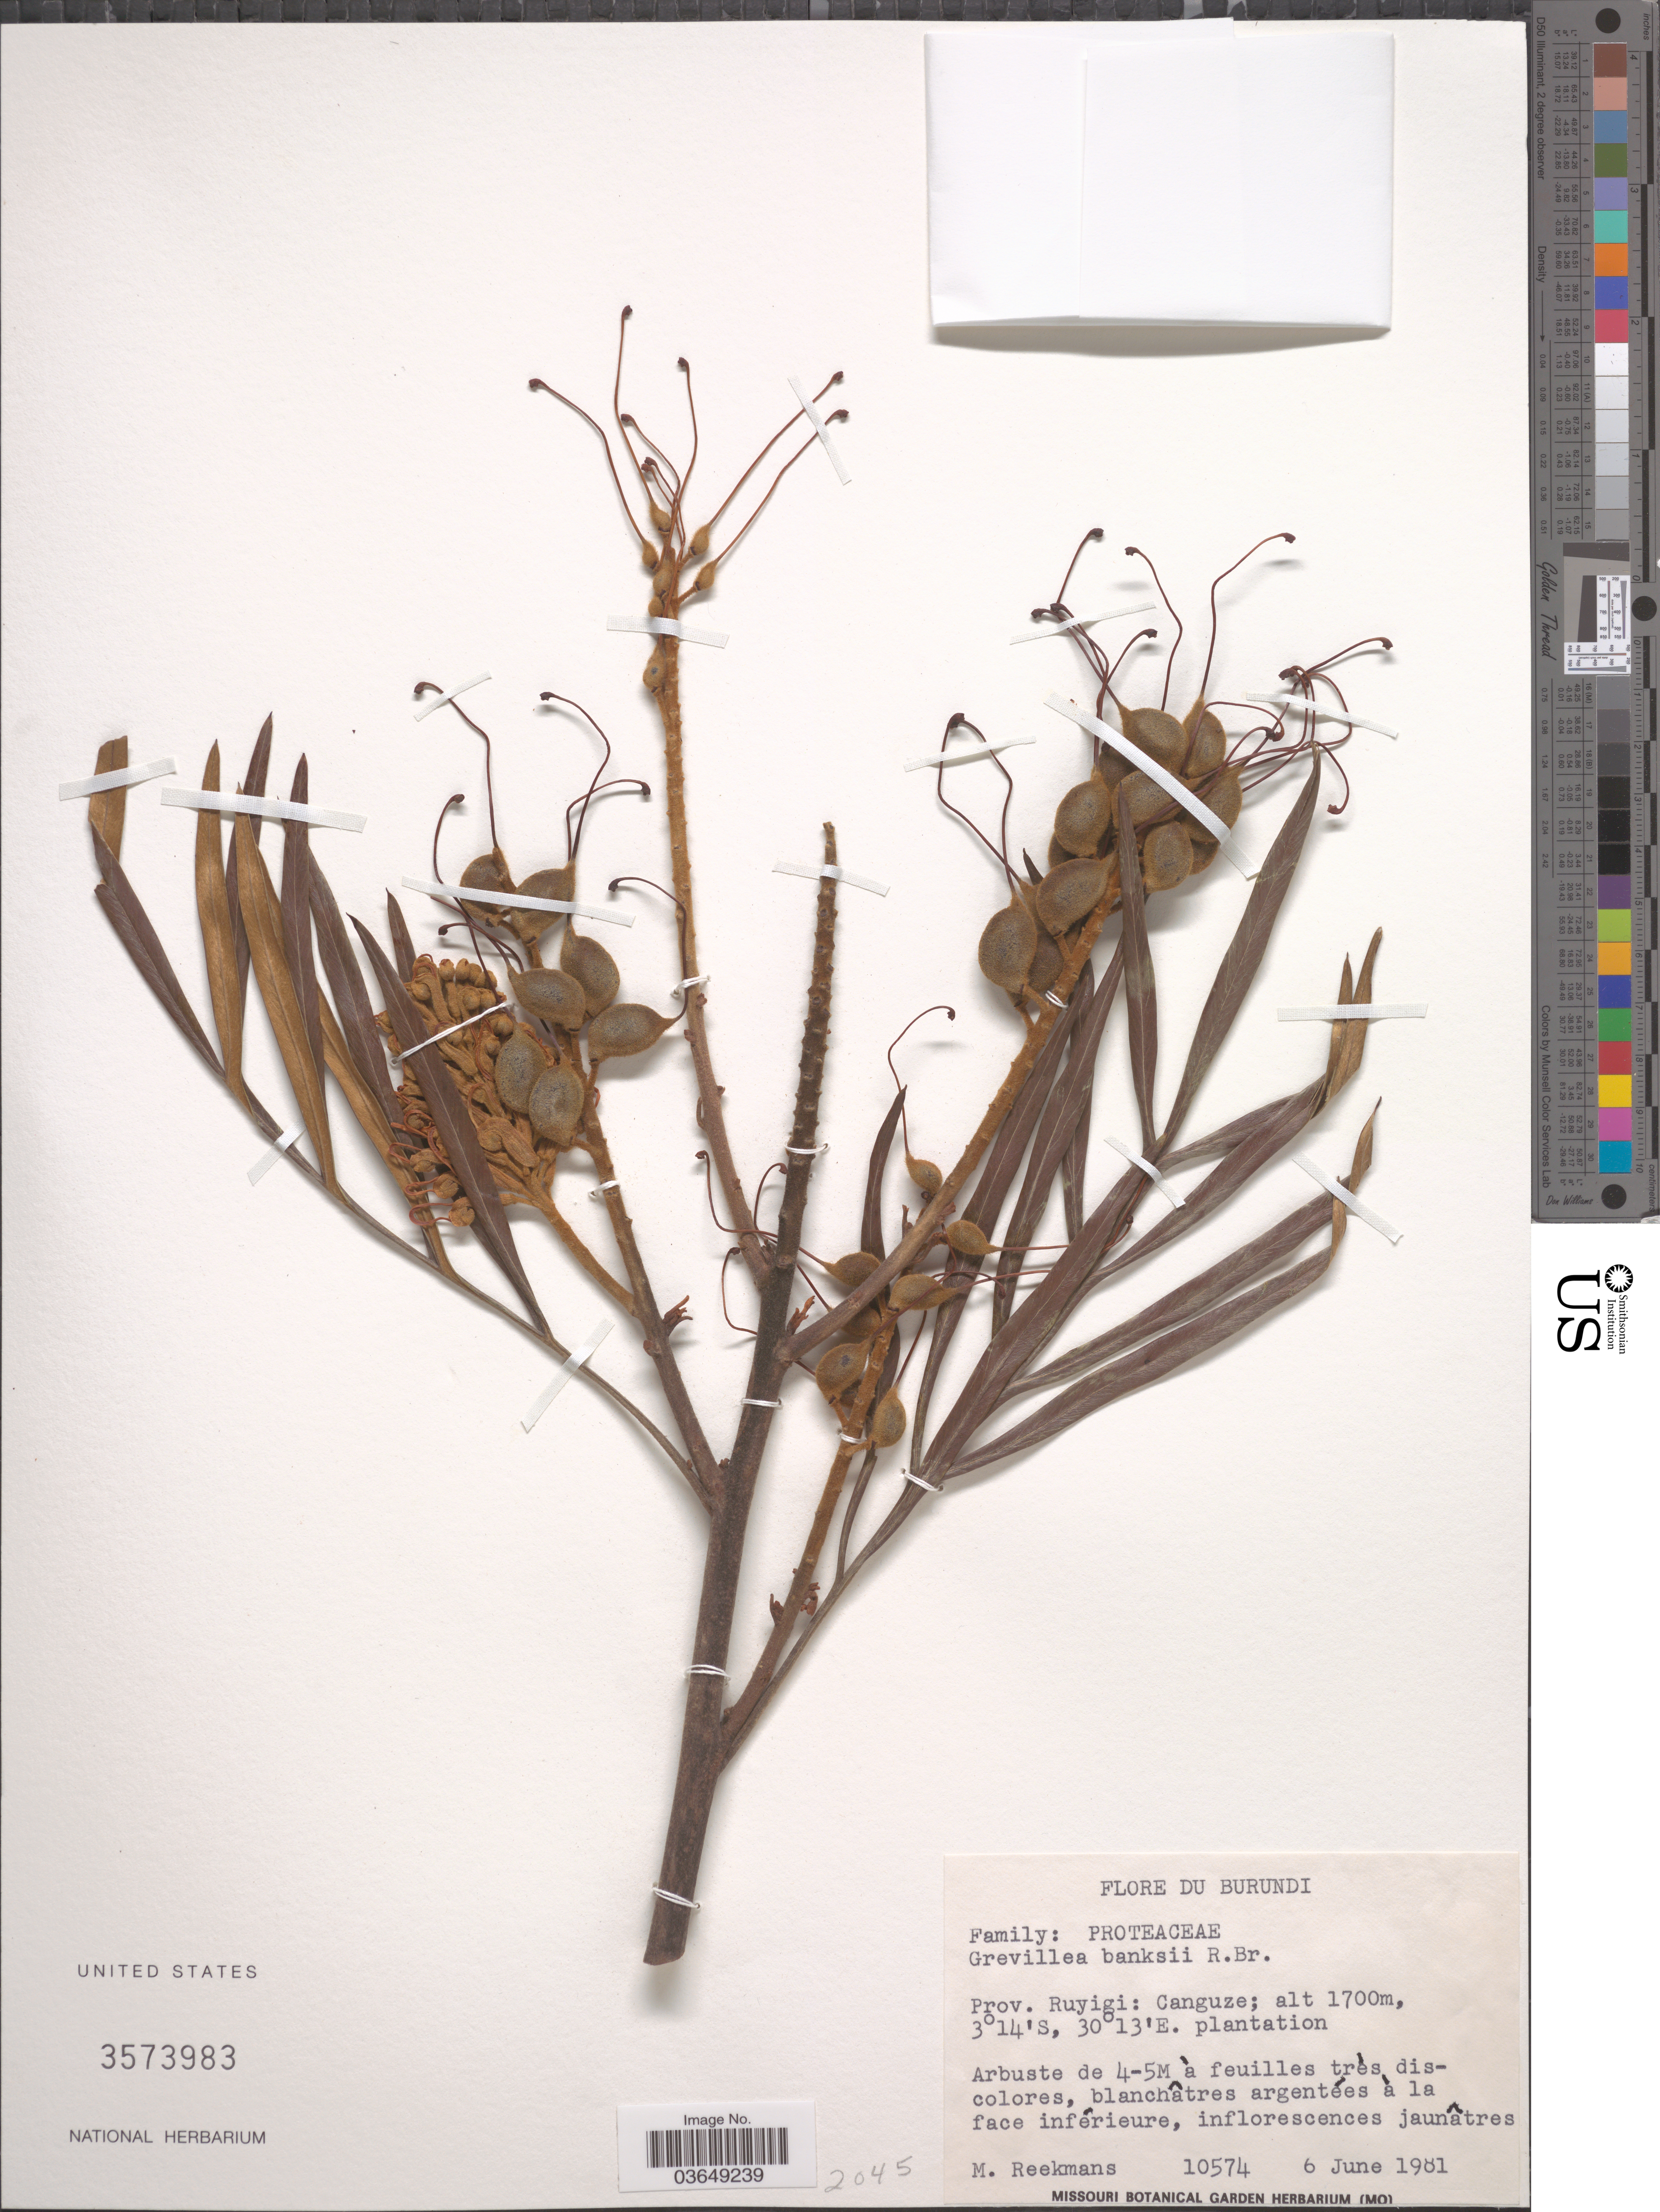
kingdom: Plantae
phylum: Tracheophyta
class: Magnoliopsida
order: Proteales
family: Proteaceae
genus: Grevillea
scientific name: Grevillea banksii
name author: R. Br.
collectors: M. Reekmans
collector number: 10574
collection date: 1981-06-06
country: Burundi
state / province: Ruyigi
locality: Canguze.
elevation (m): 1700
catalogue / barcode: US 3573983